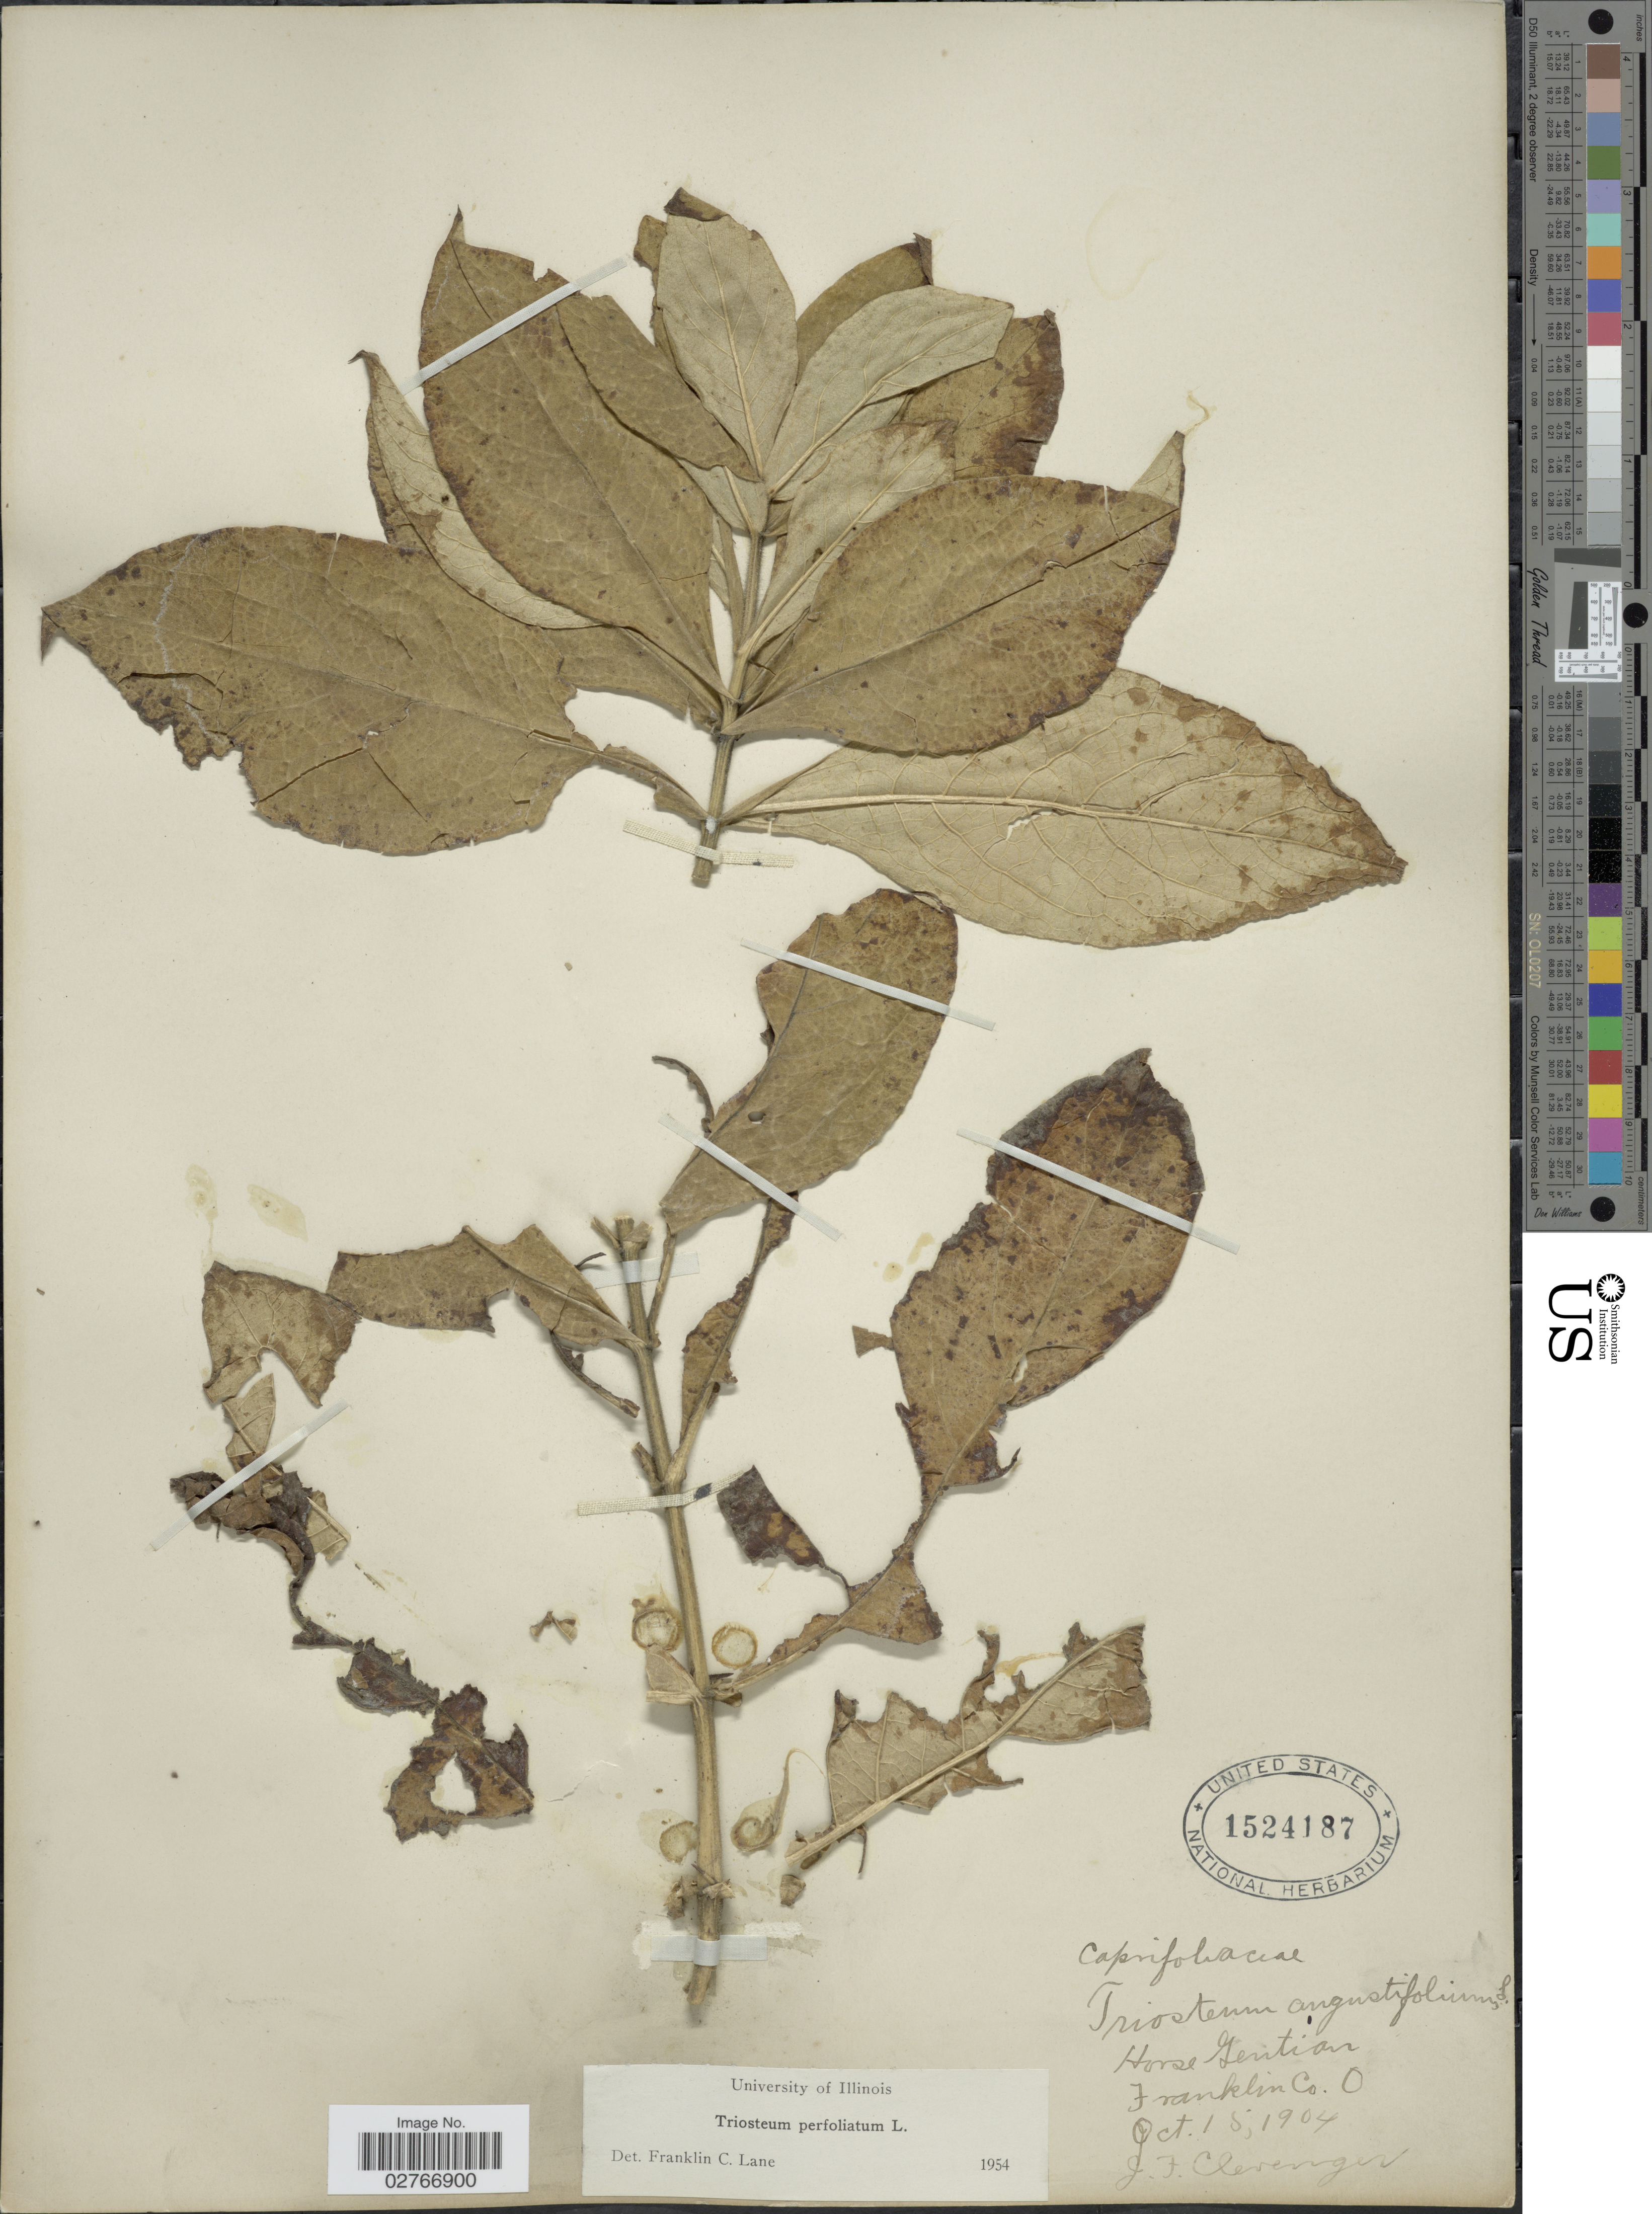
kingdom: Plantae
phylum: Tracheophyta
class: Magnoliopsida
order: Dipsacales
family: Caprifoliaceae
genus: Triosteum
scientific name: Triosteum perfoliatum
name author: L.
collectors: J. F. Clevenger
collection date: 1904-10-15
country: United States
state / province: Ohio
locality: Franklin Co.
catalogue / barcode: US 1524187